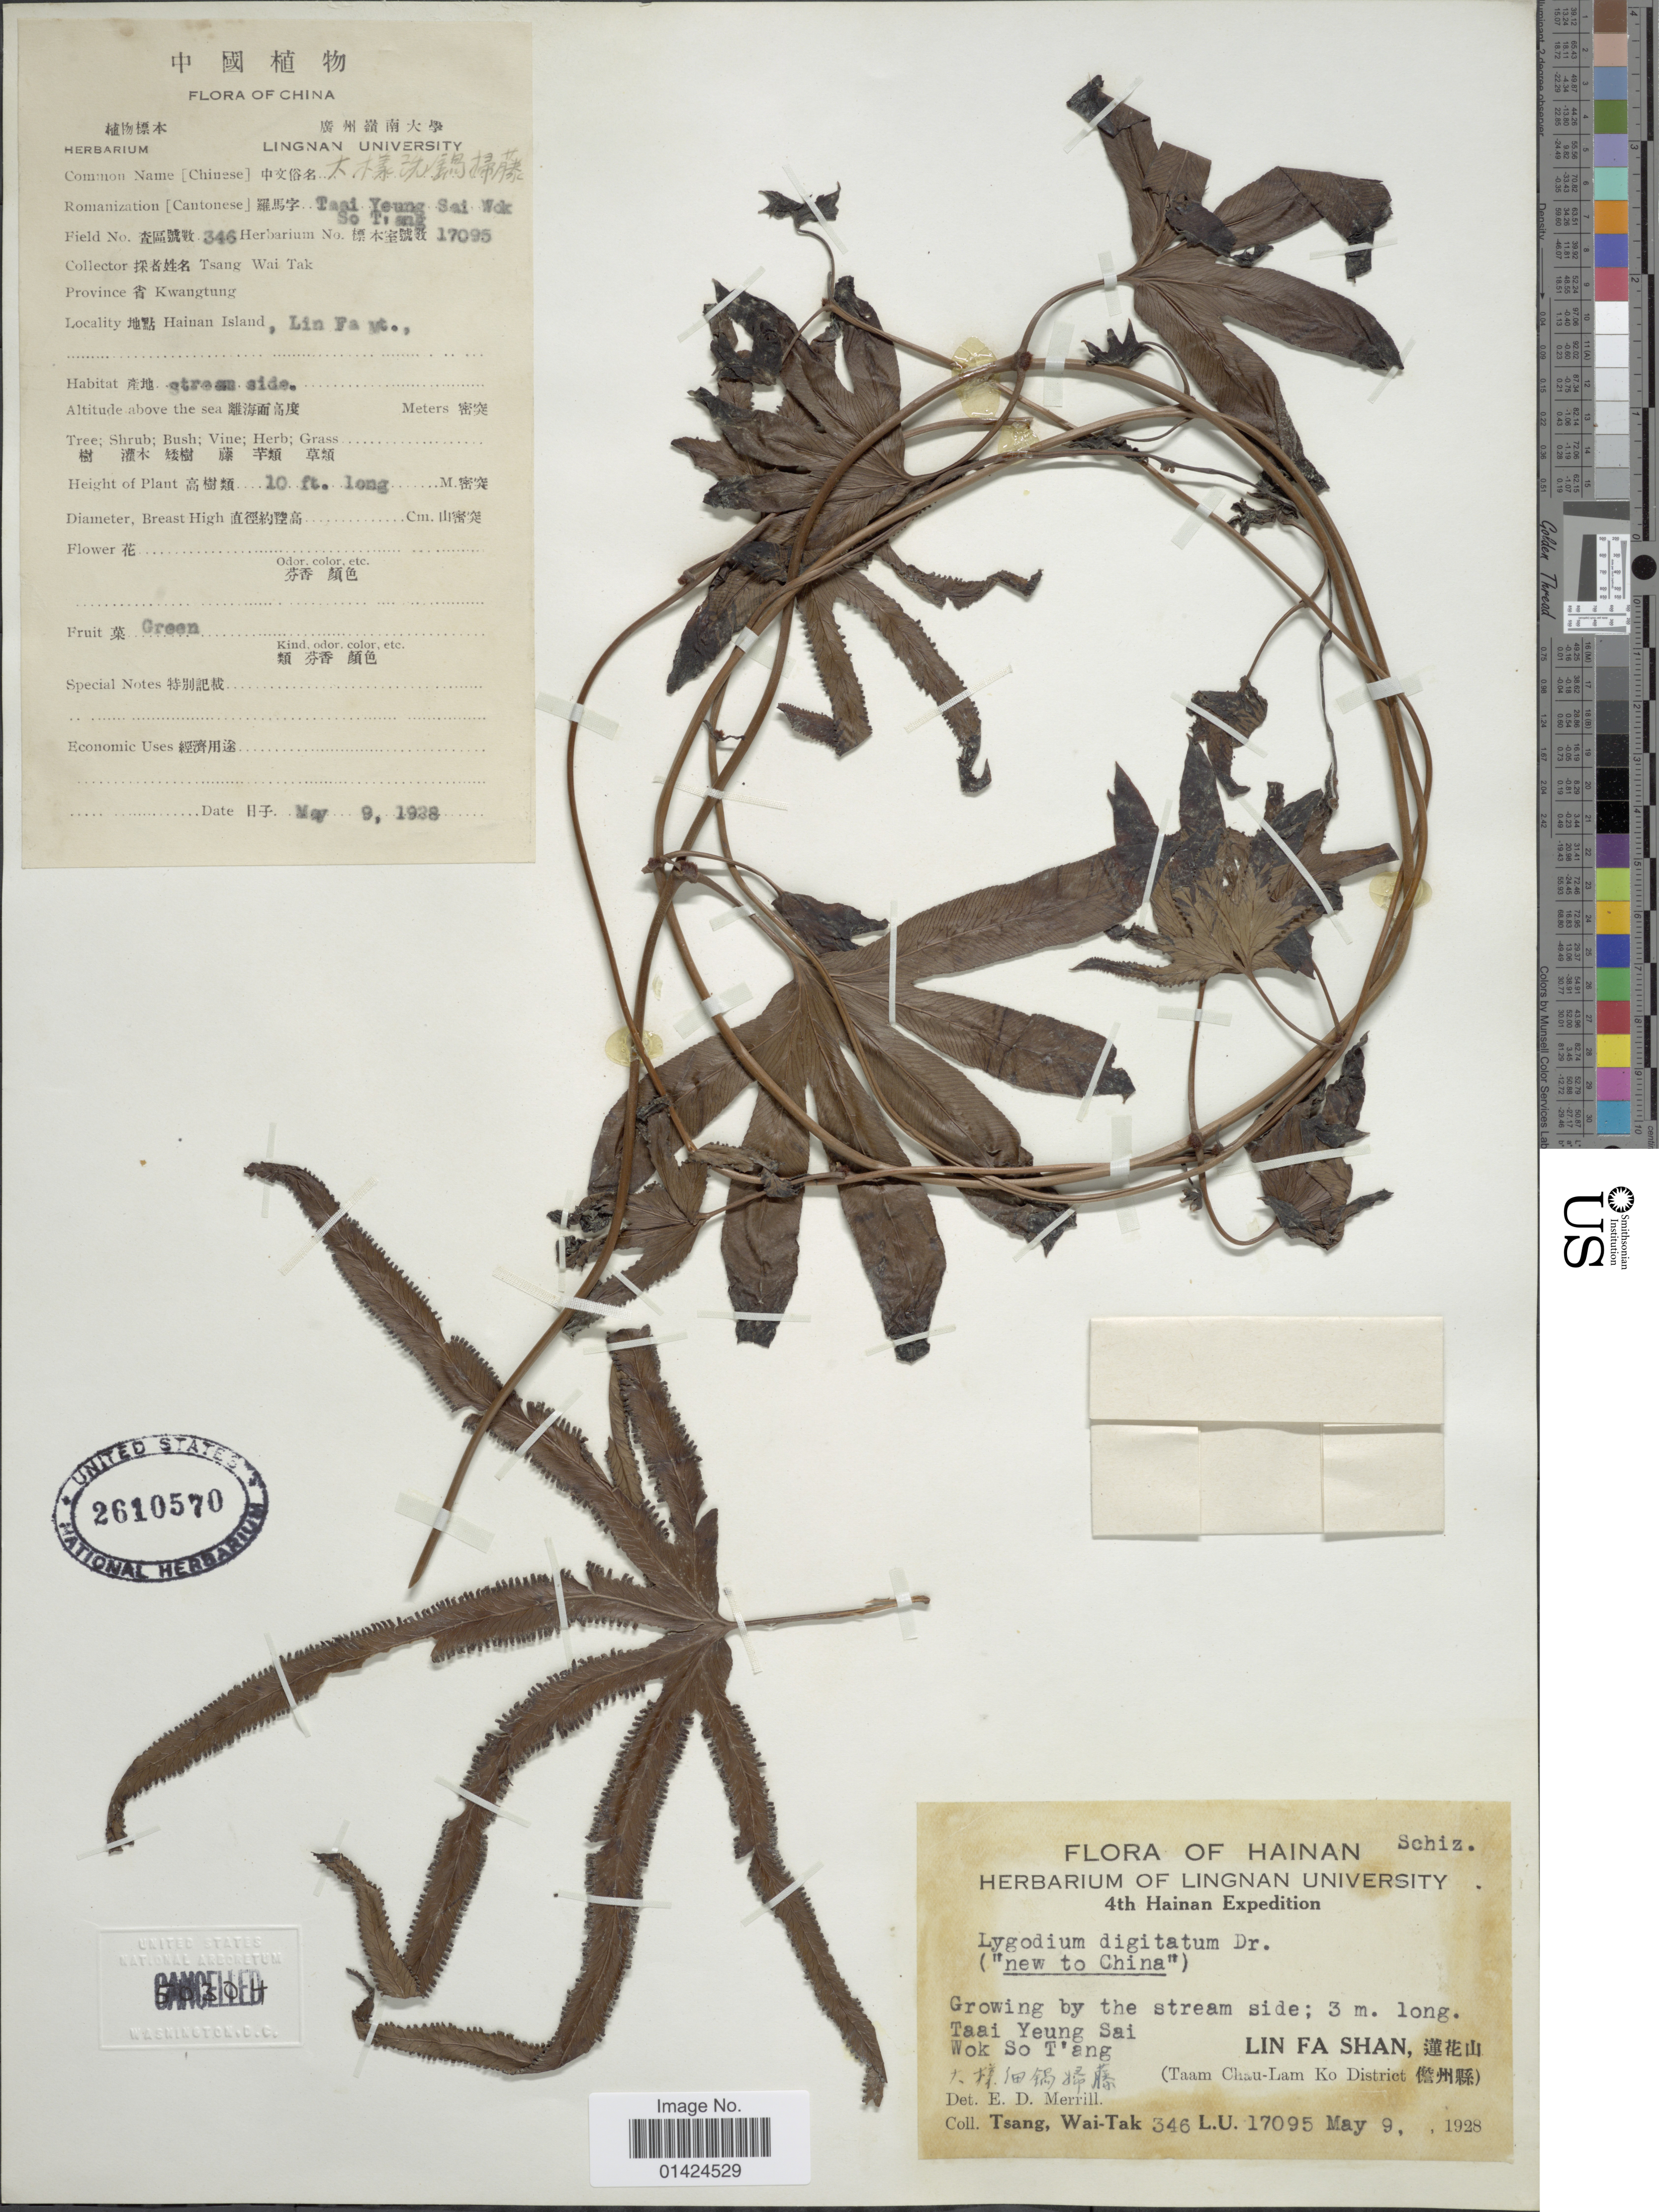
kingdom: Plantae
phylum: Tracheophyta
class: Polypodiopsida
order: Schizaeales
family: Lygodiaceae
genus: Lygodium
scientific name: Lygodium longifolium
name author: (Willd.) Sw.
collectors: W. T. Tsang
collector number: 346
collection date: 1938-05-09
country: China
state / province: Guangdong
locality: Kwangtung. Hainan Island, Lin Fa Mt. Taai Yeung Sai Wok So T'ang. Lin Fa Shan, (Taam Chau-Lam Ko District)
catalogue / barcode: US 2610570